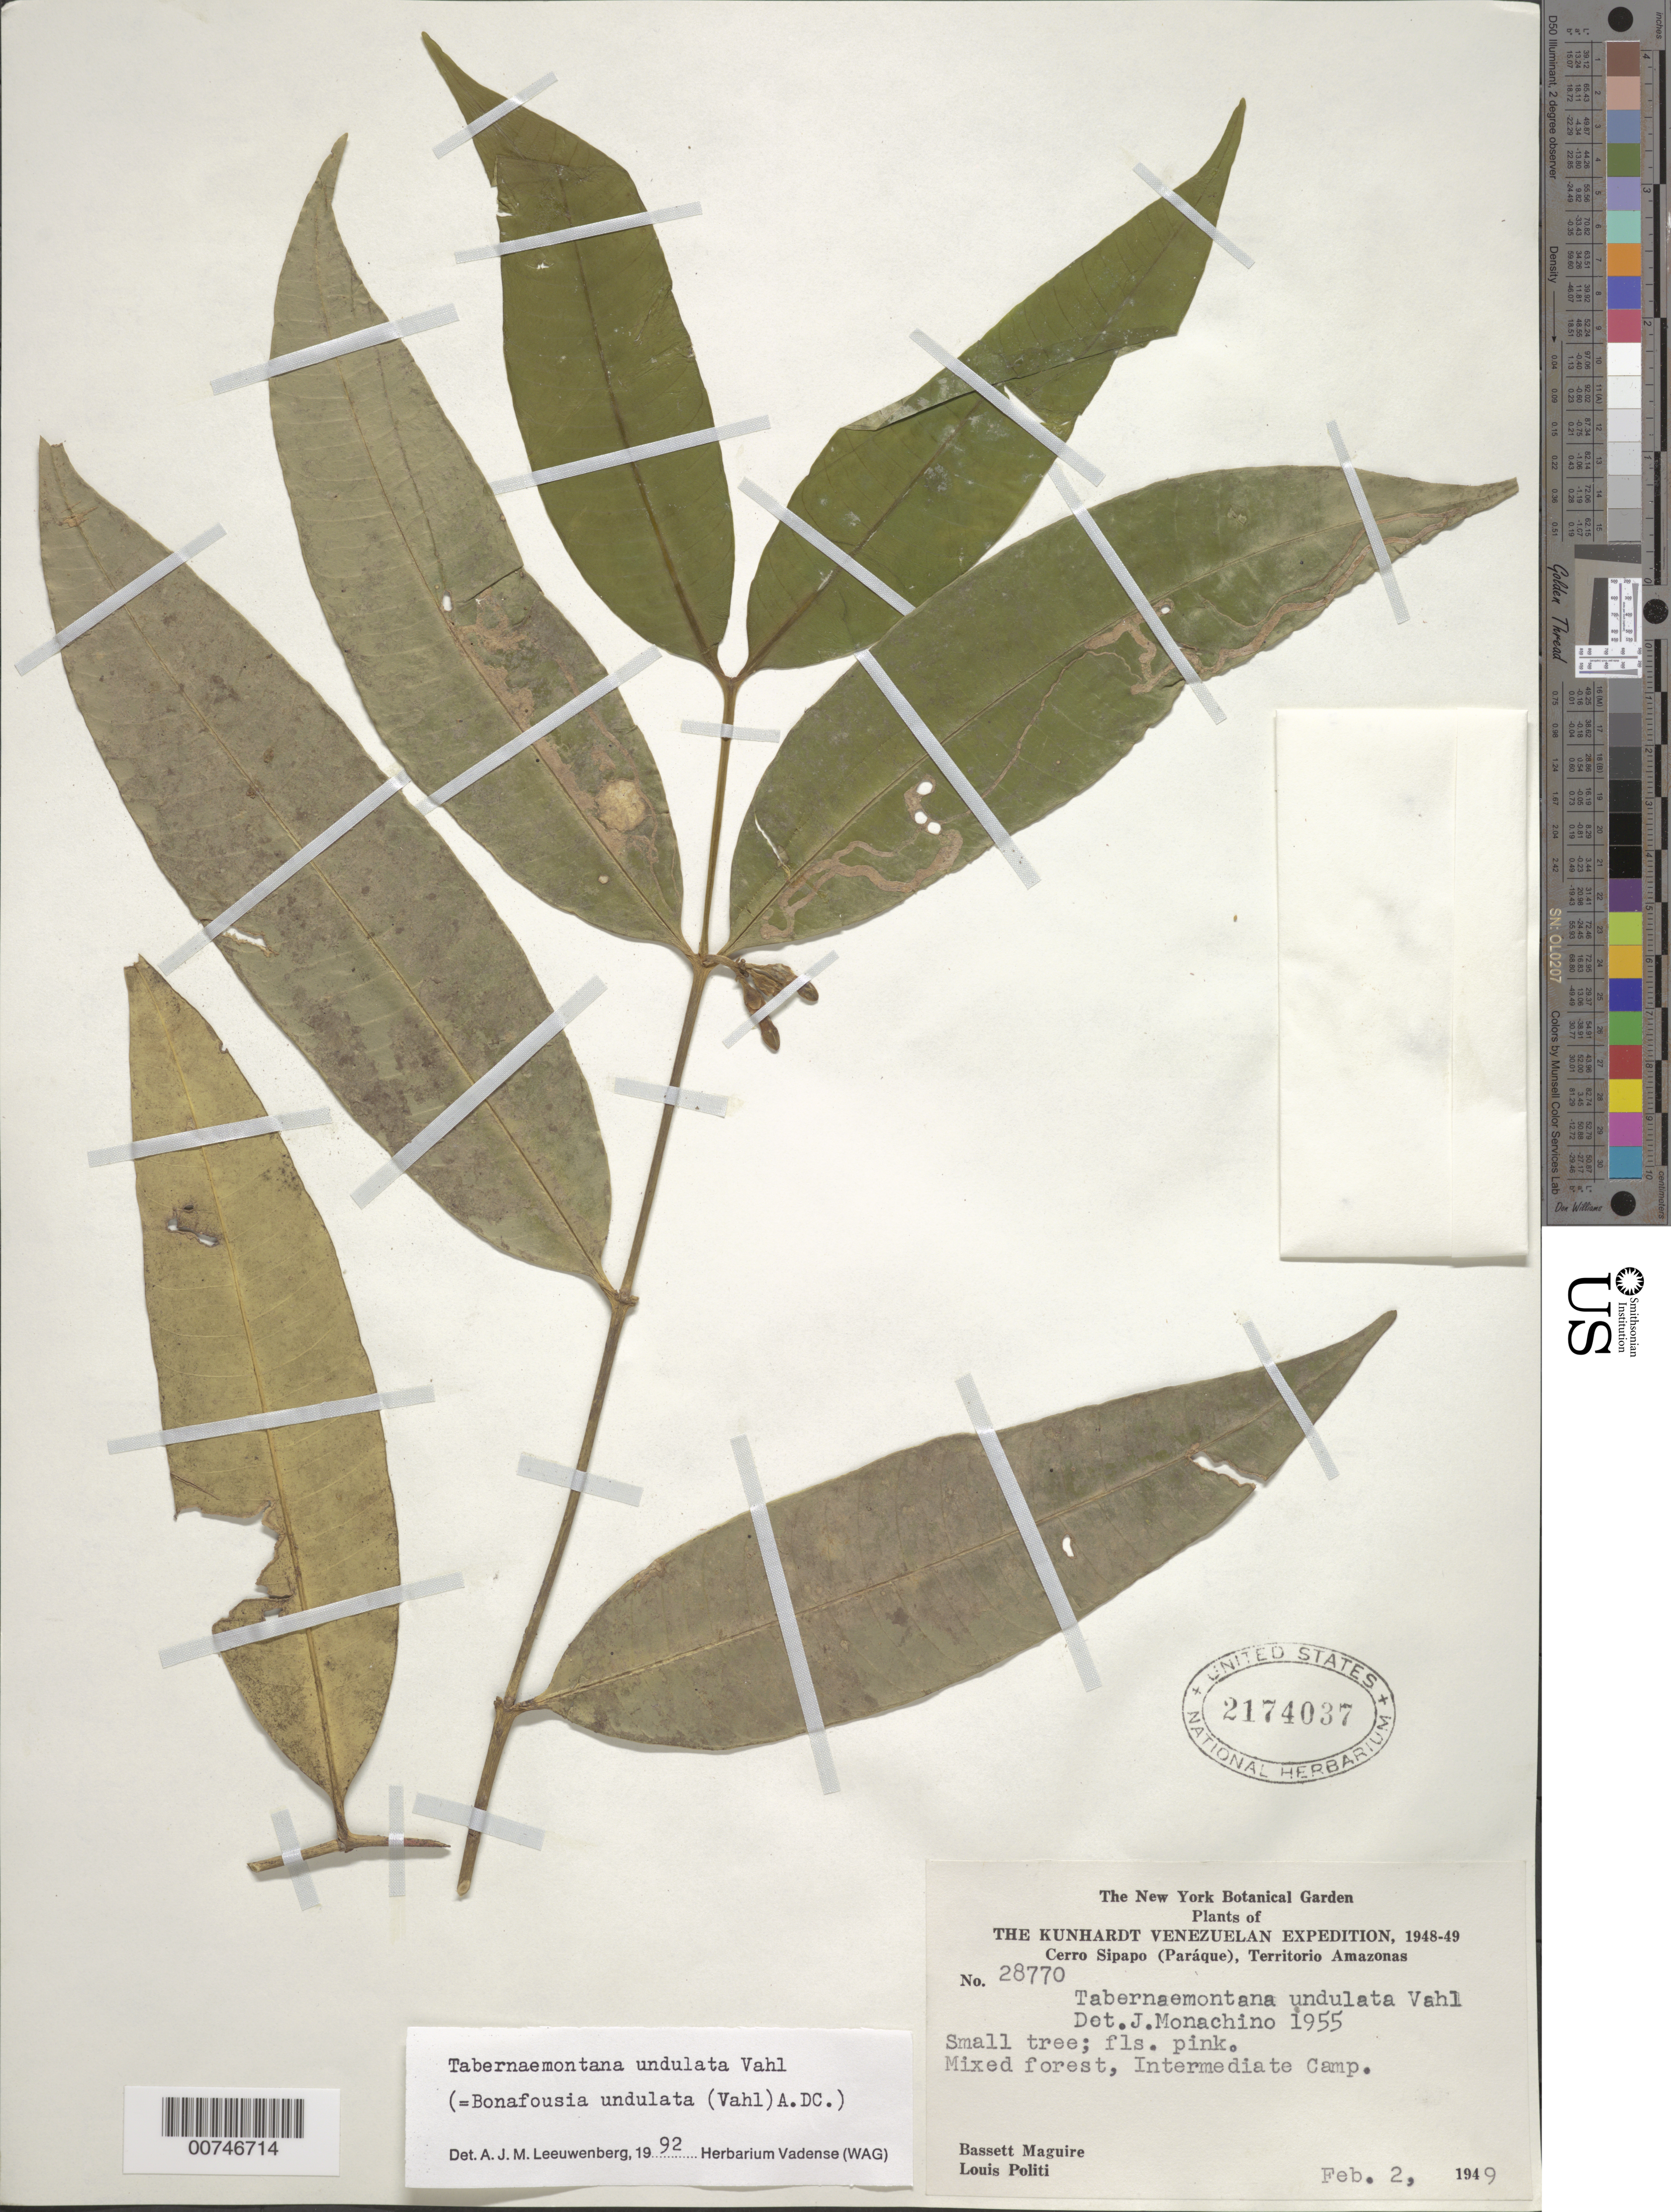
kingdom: Plantae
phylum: Tracheophyta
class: Magnoliopsida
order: Gentianales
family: Apocynaceae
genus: Tabernaemontana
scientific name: Tabernaemontana undulata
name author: Vahl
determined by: Leeuwenberg, A. J. M.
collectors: B. Maguire & L. Politi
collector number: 28770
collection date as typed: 2-Feb-49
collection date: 1949-02-02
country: Venezuela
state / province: Amazonas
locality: Cerro Sipapo (Paráque), Intermediate Camp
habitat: Mixed forest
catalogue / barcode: US 2174037